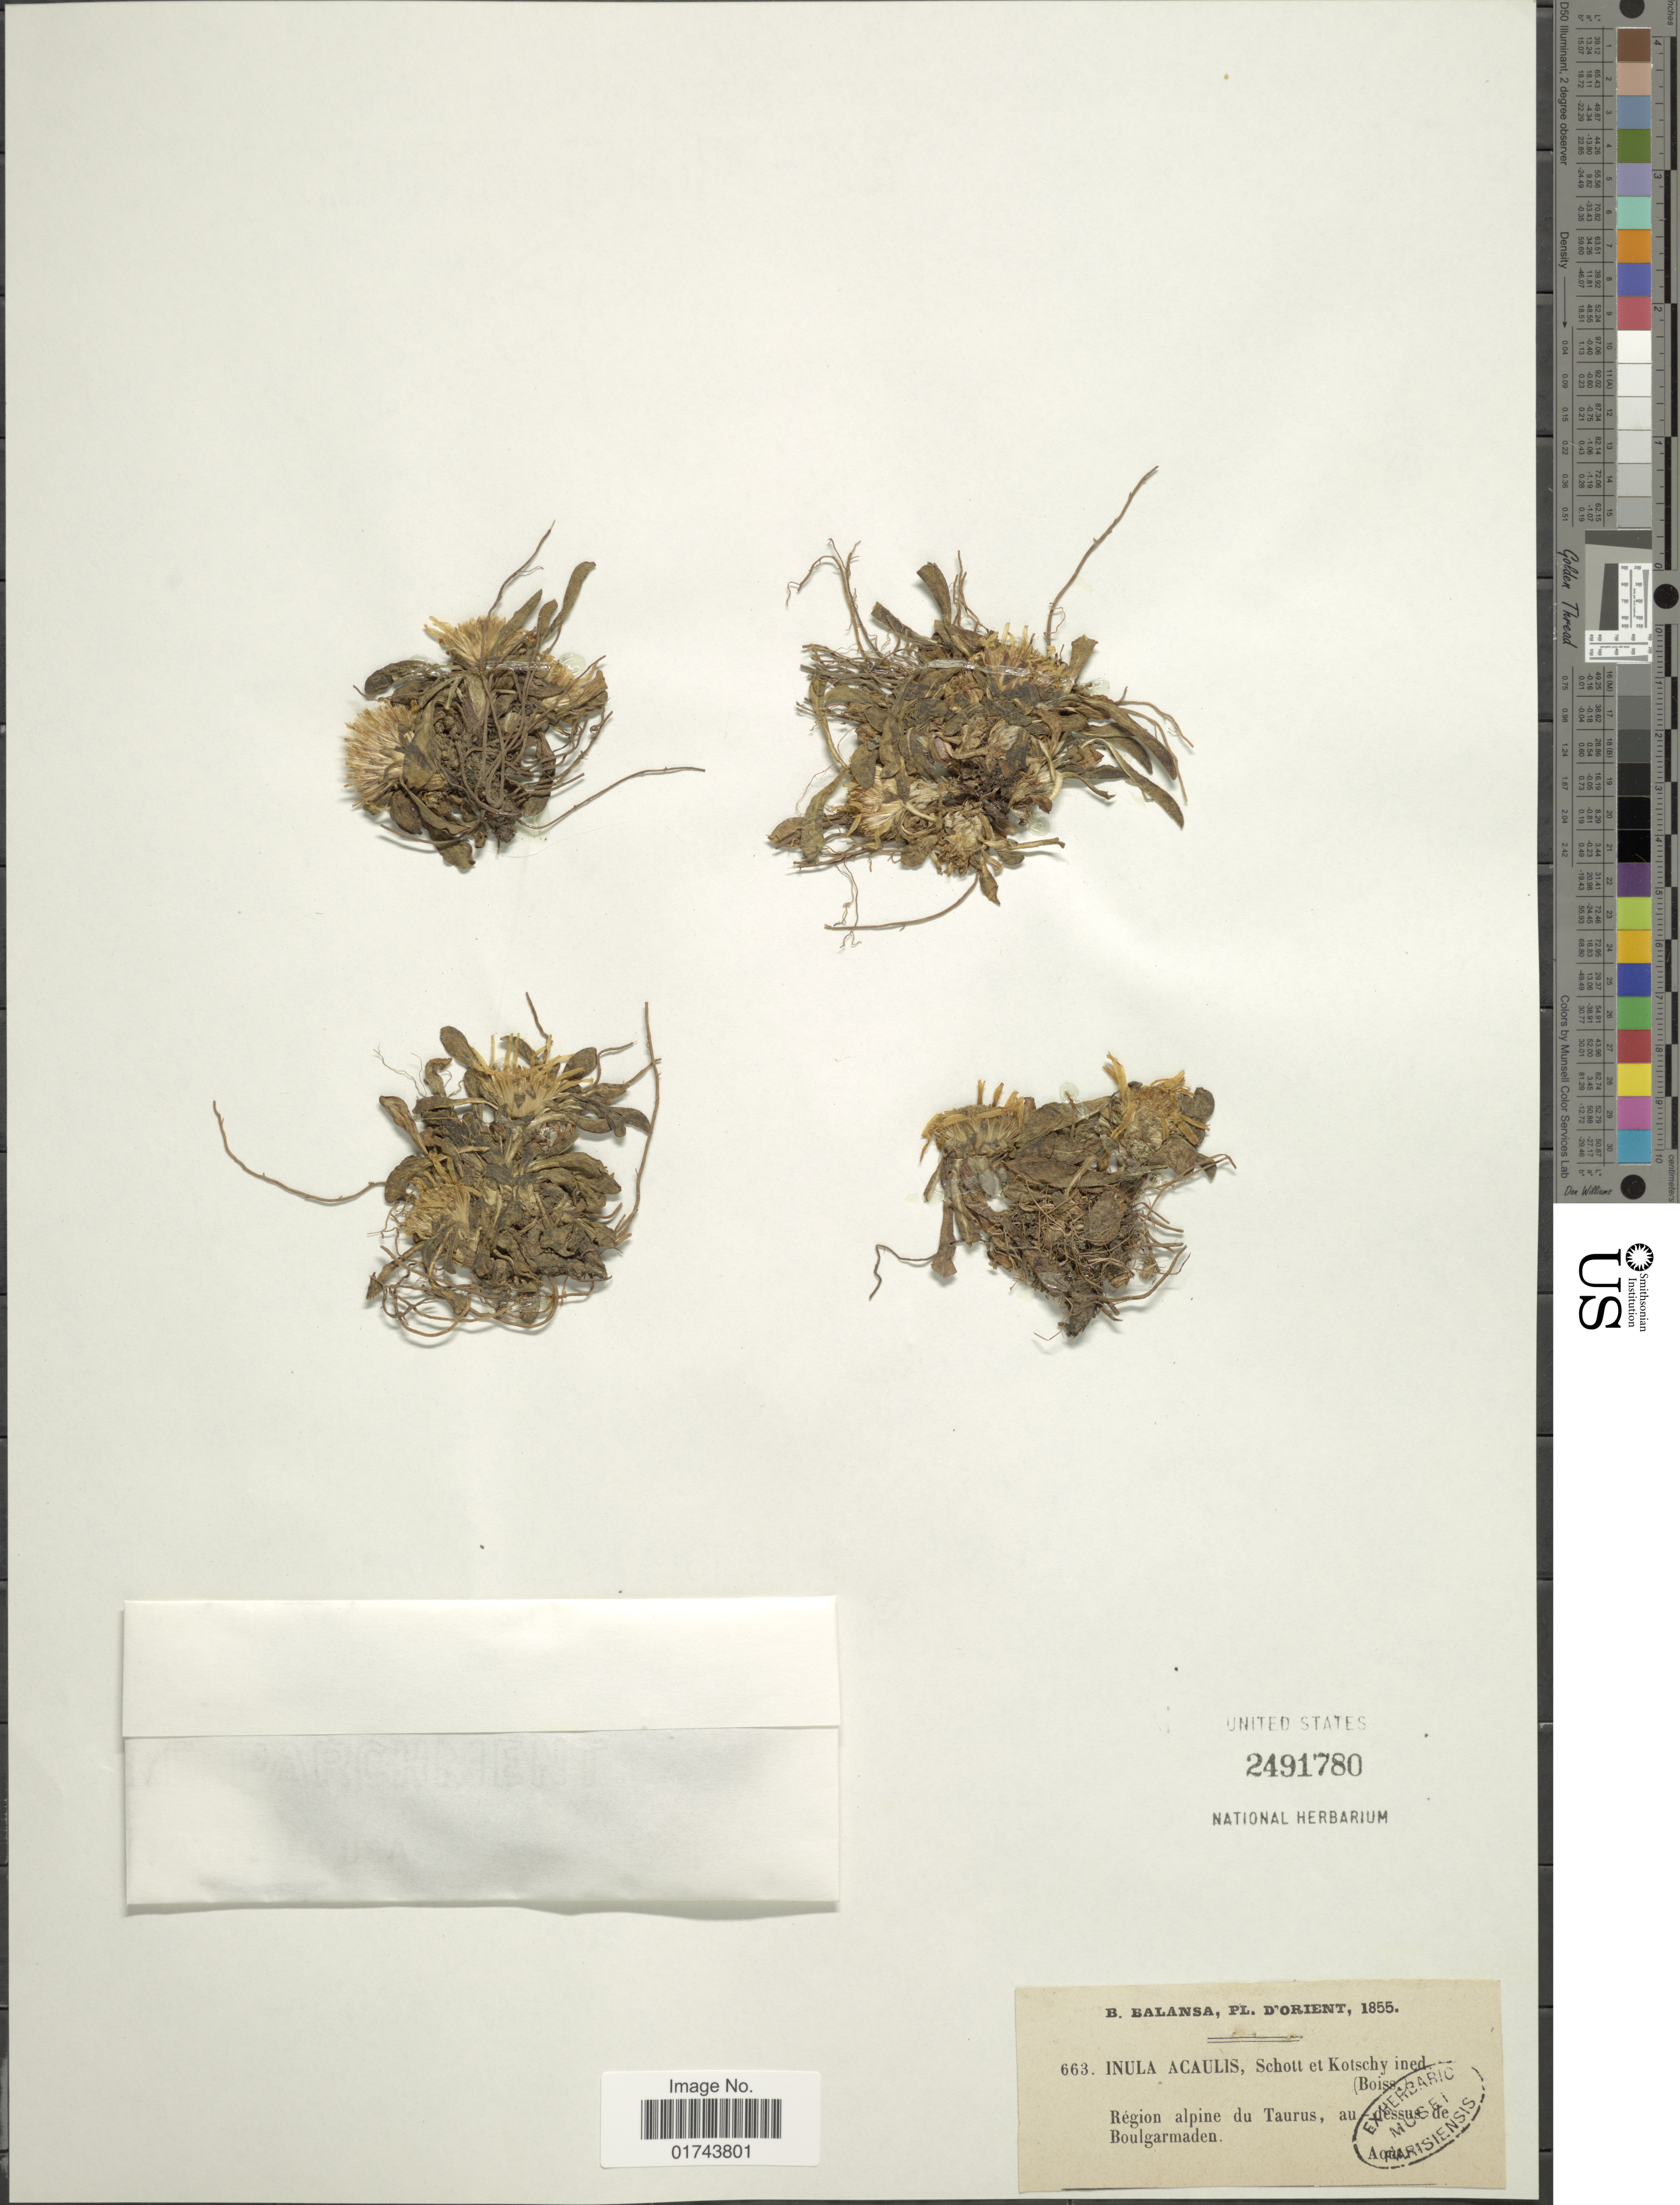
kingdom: Plantae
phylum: Tracheophyta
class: Magnoliopsida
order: Asterales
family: Asteraceae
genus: Inula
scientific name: Inula acaulis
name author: Schott & Kotschy ex Boiss.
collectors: B. Balansa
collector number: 663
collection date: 1855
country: Turkey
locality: Orient, Region alpine du Taurus, au dessus Boulgarmaden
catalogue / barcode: US 2491780